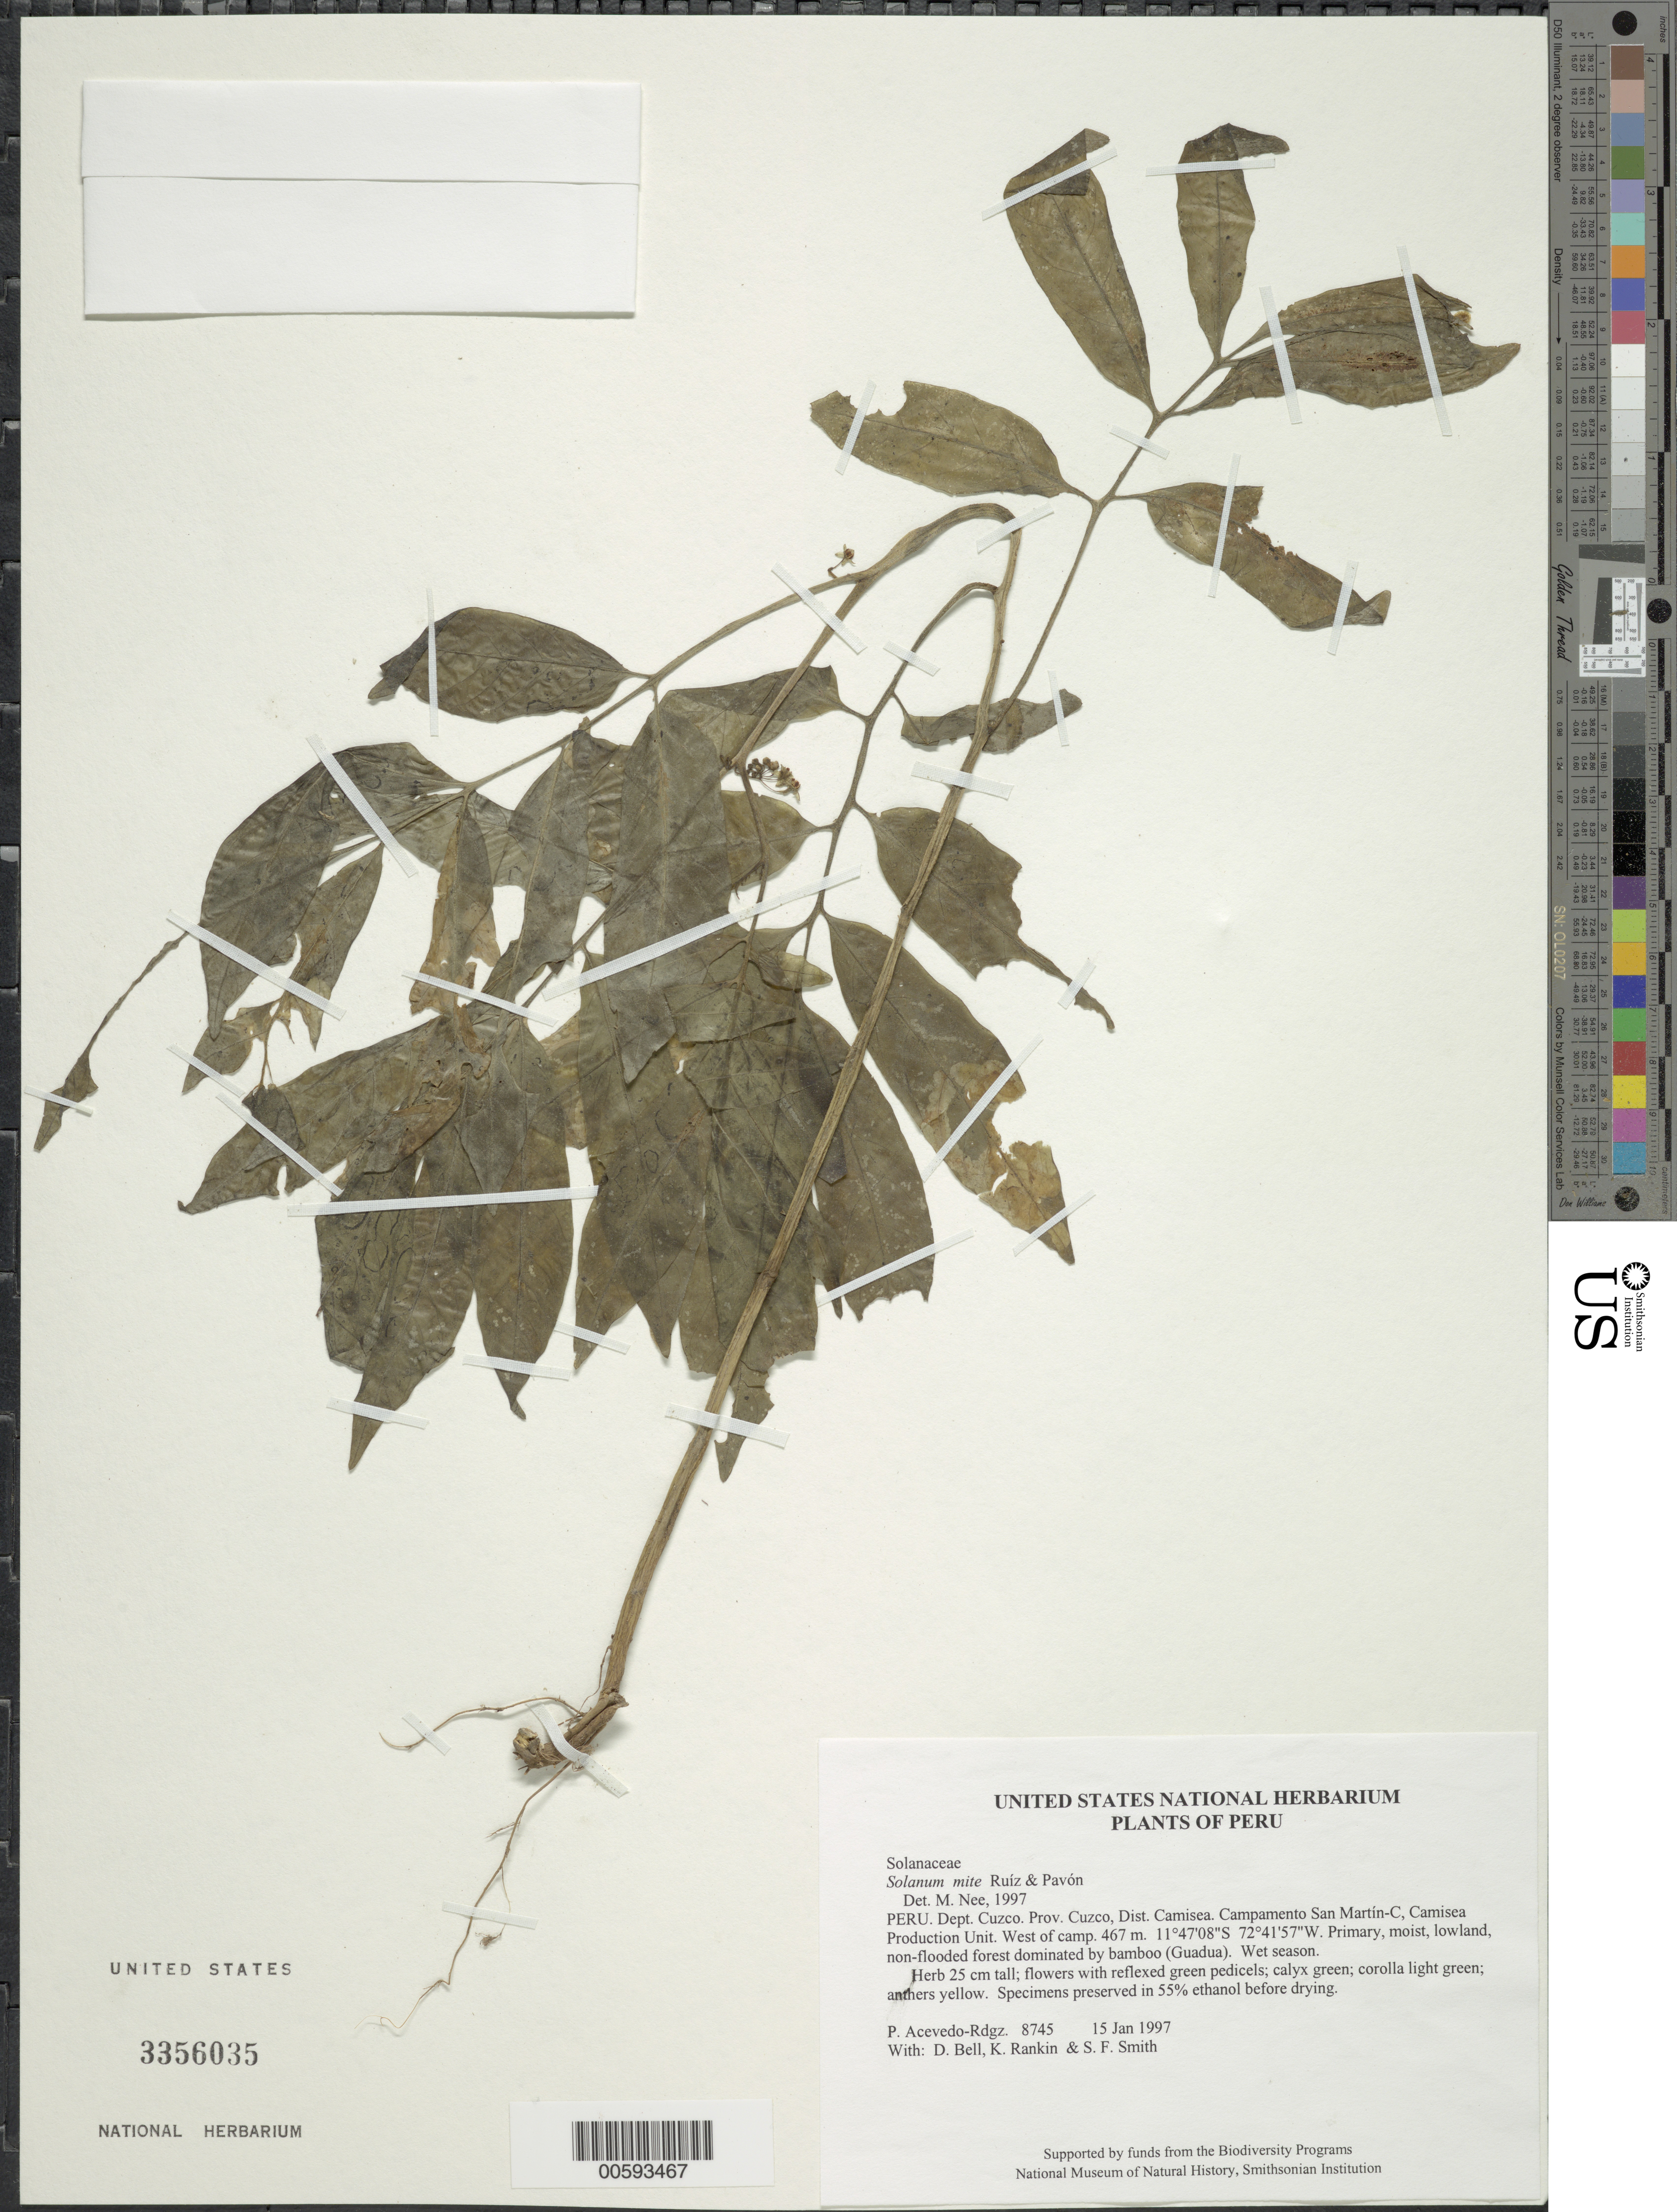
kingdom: Plantae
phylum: Tracheophyta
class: Magnoliopsida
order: Solanales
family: Solanaceae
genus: Solanum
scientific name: Solanum mite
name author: Ruiz & Pav.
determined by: Nee, Michael H.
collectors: P. Acevedo-Rodr., D. A. Bell, K. B. Rankin & S.F. Smith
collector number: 8745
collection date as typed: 15 Jan 1997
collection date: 1997-01-15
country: Peru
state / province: Cusco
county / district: Cusco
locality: Districto Camisea, Campamento San Martín-C, Camisea Production Unit. West of camp.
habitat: Primary, moist, lowland, non-flooded forest dominated by bamboo (Guadua). Wet season.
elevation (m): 467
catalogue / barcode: US 3356035